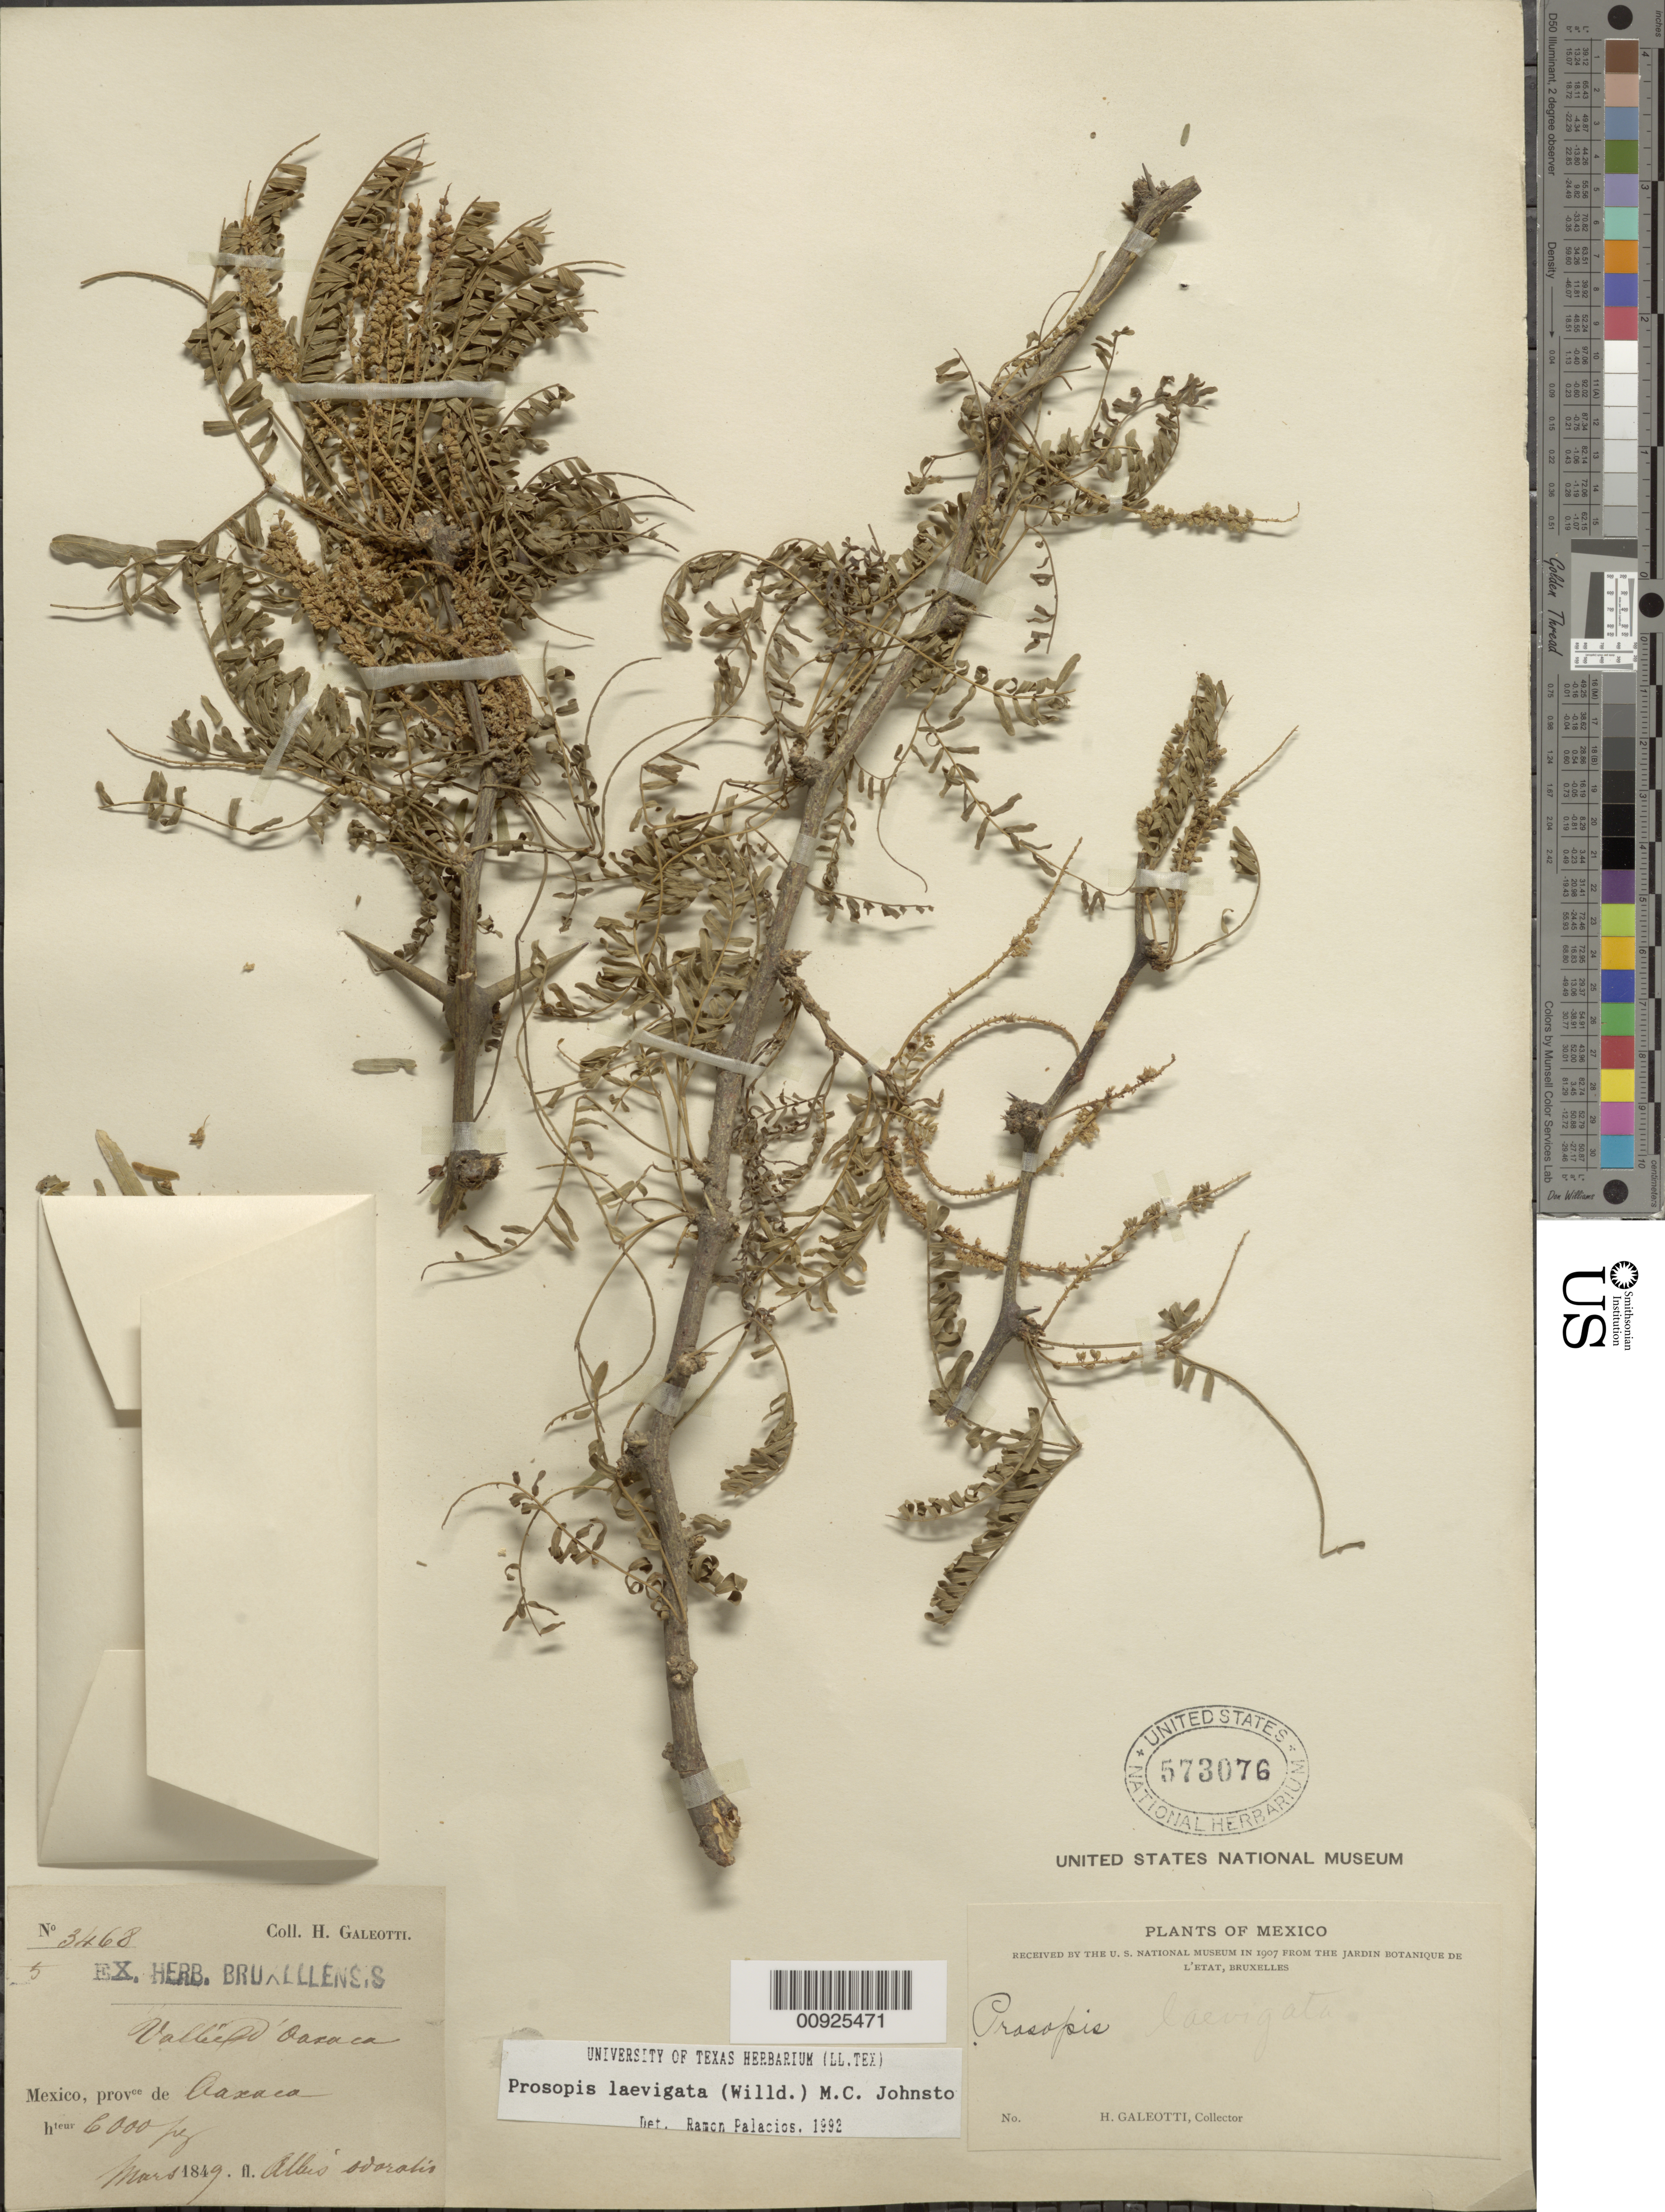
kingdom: Plantae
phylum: Tracheophyta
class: Magnoliopsida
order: Fabales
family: Fabaceae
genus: Neltuma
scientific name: Neltuma laevigata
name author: (Humb. & Bonpl. ex Willd.) Britton & Rose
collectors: H. G. Galeotti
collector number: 3468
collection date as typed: Mar 1849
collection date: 1849-03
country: Mexico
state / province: Oaxaca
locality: Vallée d' Oaxaca. Province de Oaxaca.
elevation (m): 1829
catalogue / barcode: US 573076